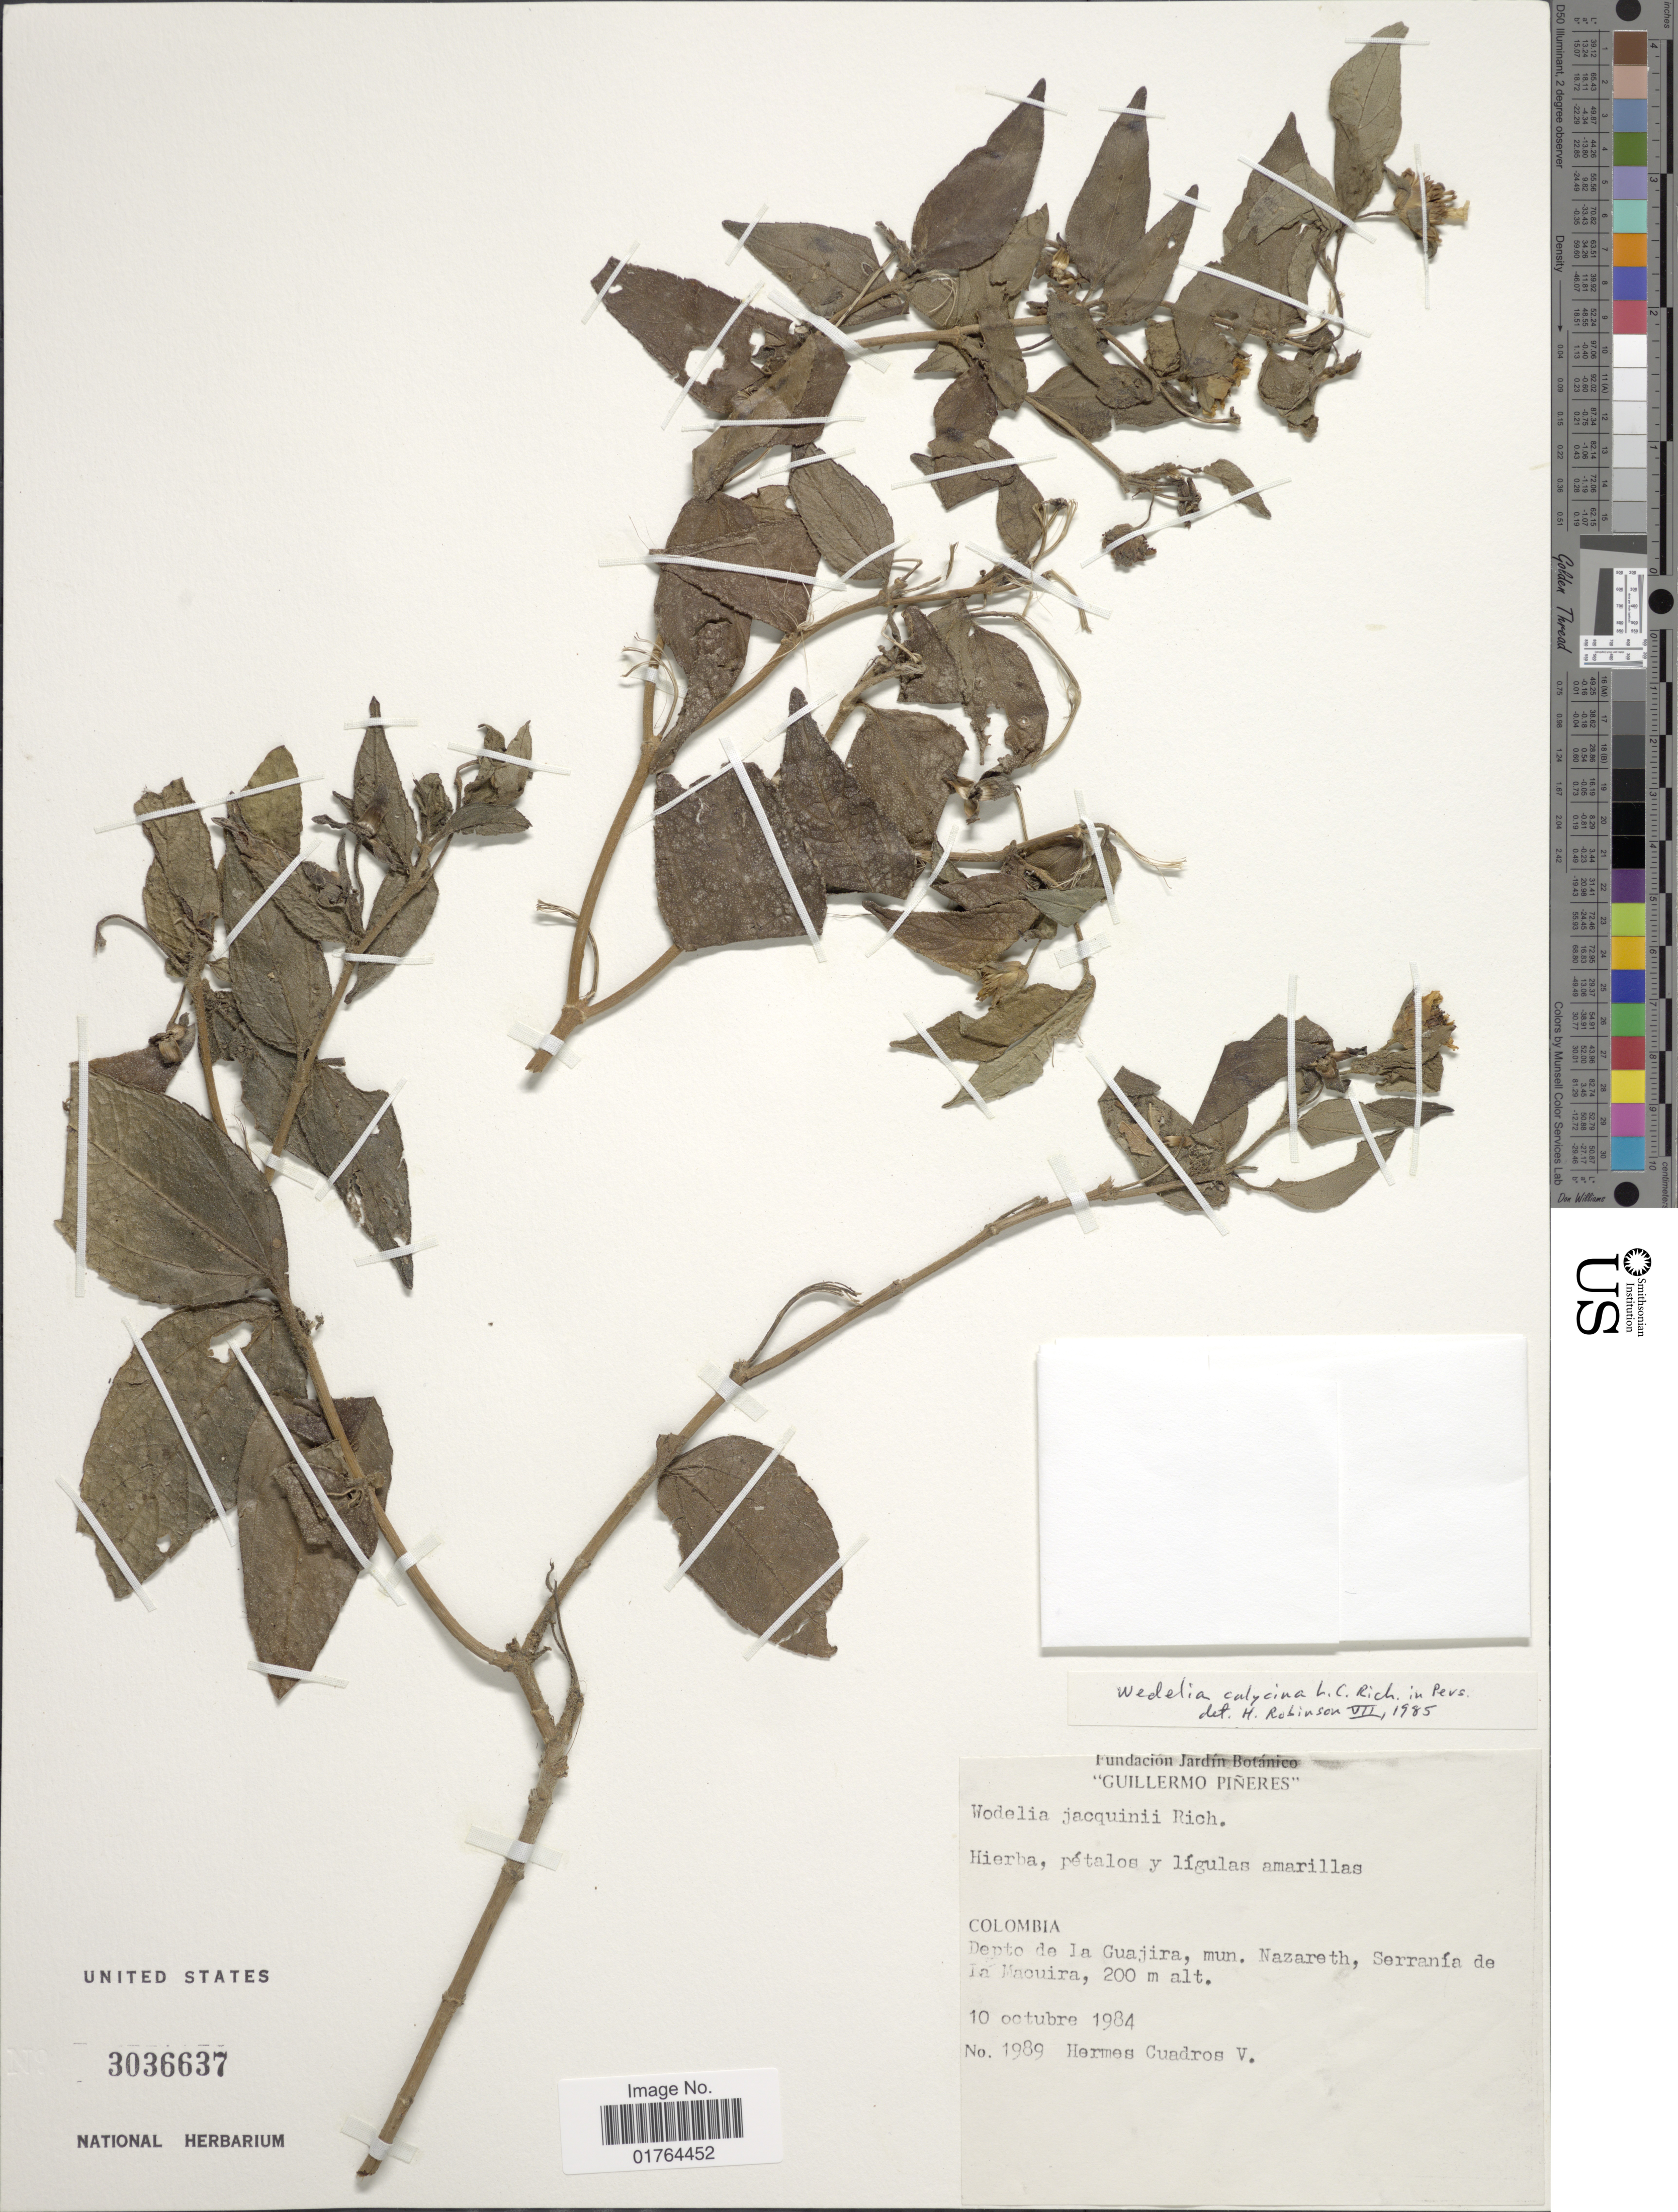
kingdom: Plantae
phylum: Tracheophyta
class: Magnoliopsida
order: Asterales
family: Asteraceae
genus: Wedelia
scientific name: Wedelia calycina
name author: Rich.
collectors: H. Cuadros V.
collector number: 1989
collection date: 1984-10-10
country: Colombia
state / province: La Guajira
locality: Mun. Nazareth, Serrania de La Macuira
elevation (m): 200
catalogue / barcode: US 3036637